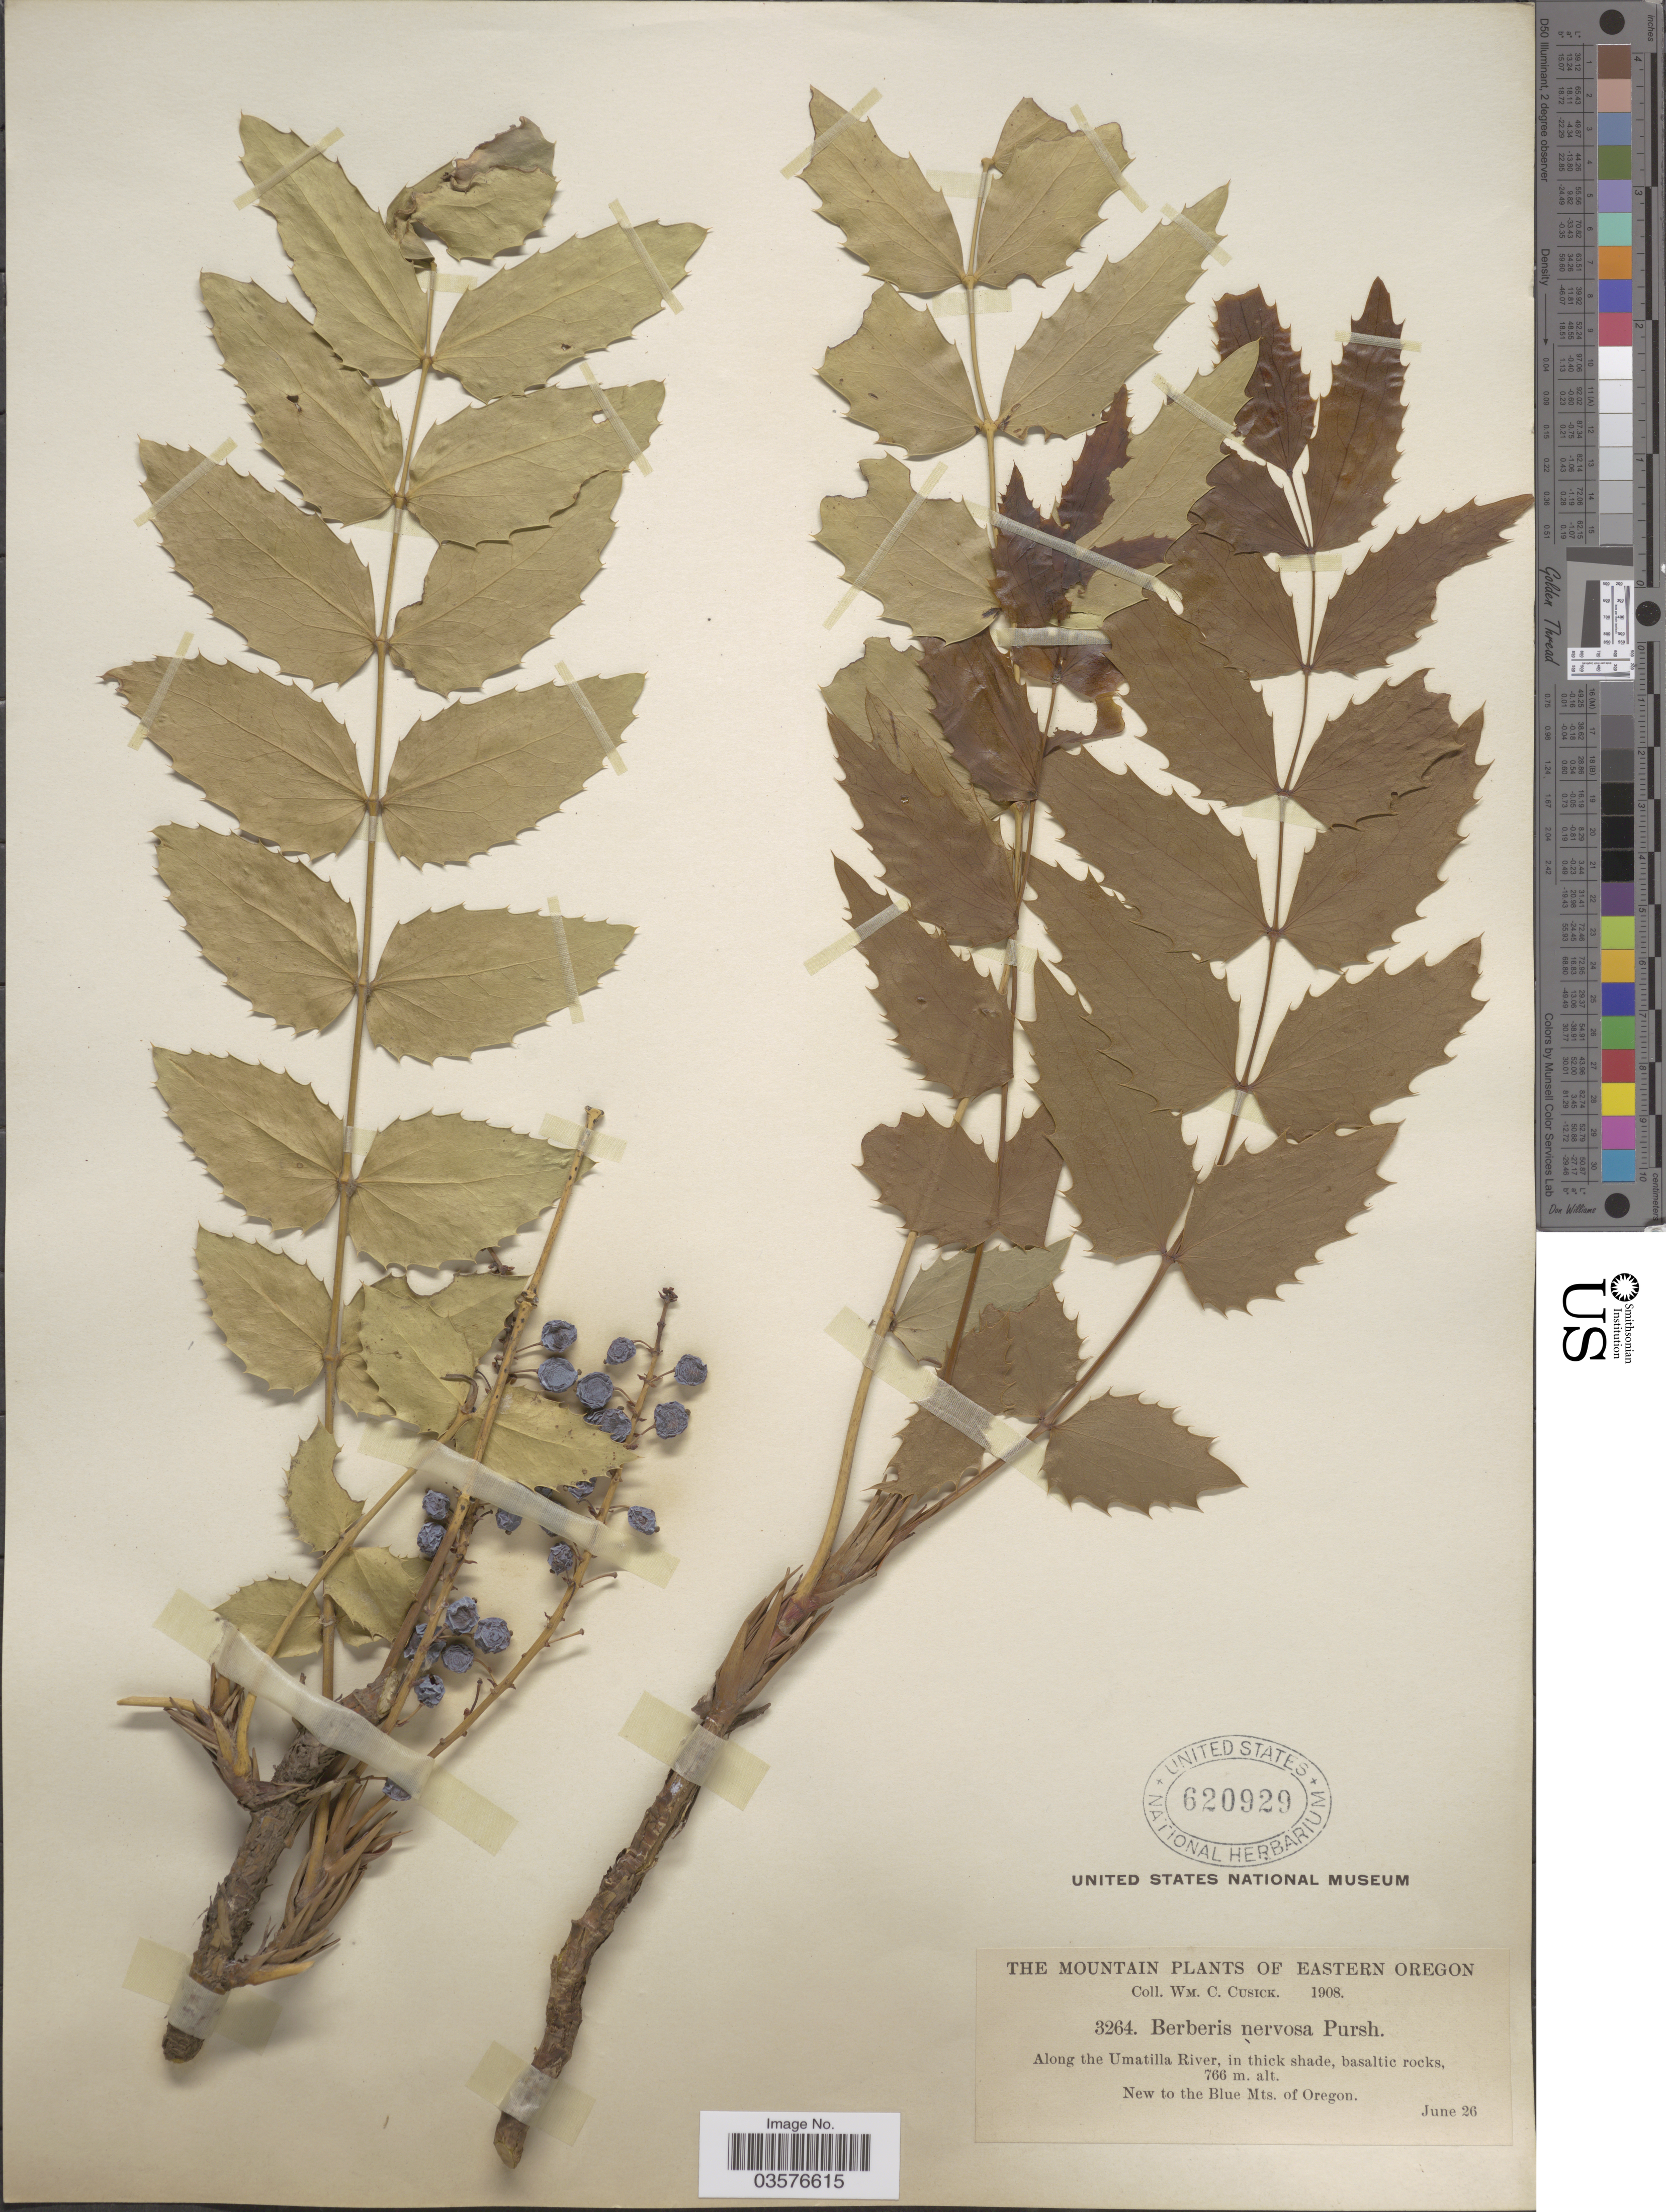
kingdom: Plantae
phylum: Tracheophyta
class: Magnoliopsida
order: Ranunculales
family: Berberidaceae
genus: Mahonia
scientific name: Mahonia nervosa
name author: (Pursh) Nutt.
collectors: W. C. Cusick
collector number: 3264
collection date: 1908-06-26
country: United States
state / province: Oregon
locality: The Mountain, Eastern Oregon. Along the Umatilla River. New to the Blue Mts. of Oregon.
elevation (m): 766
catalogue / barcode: US 620929